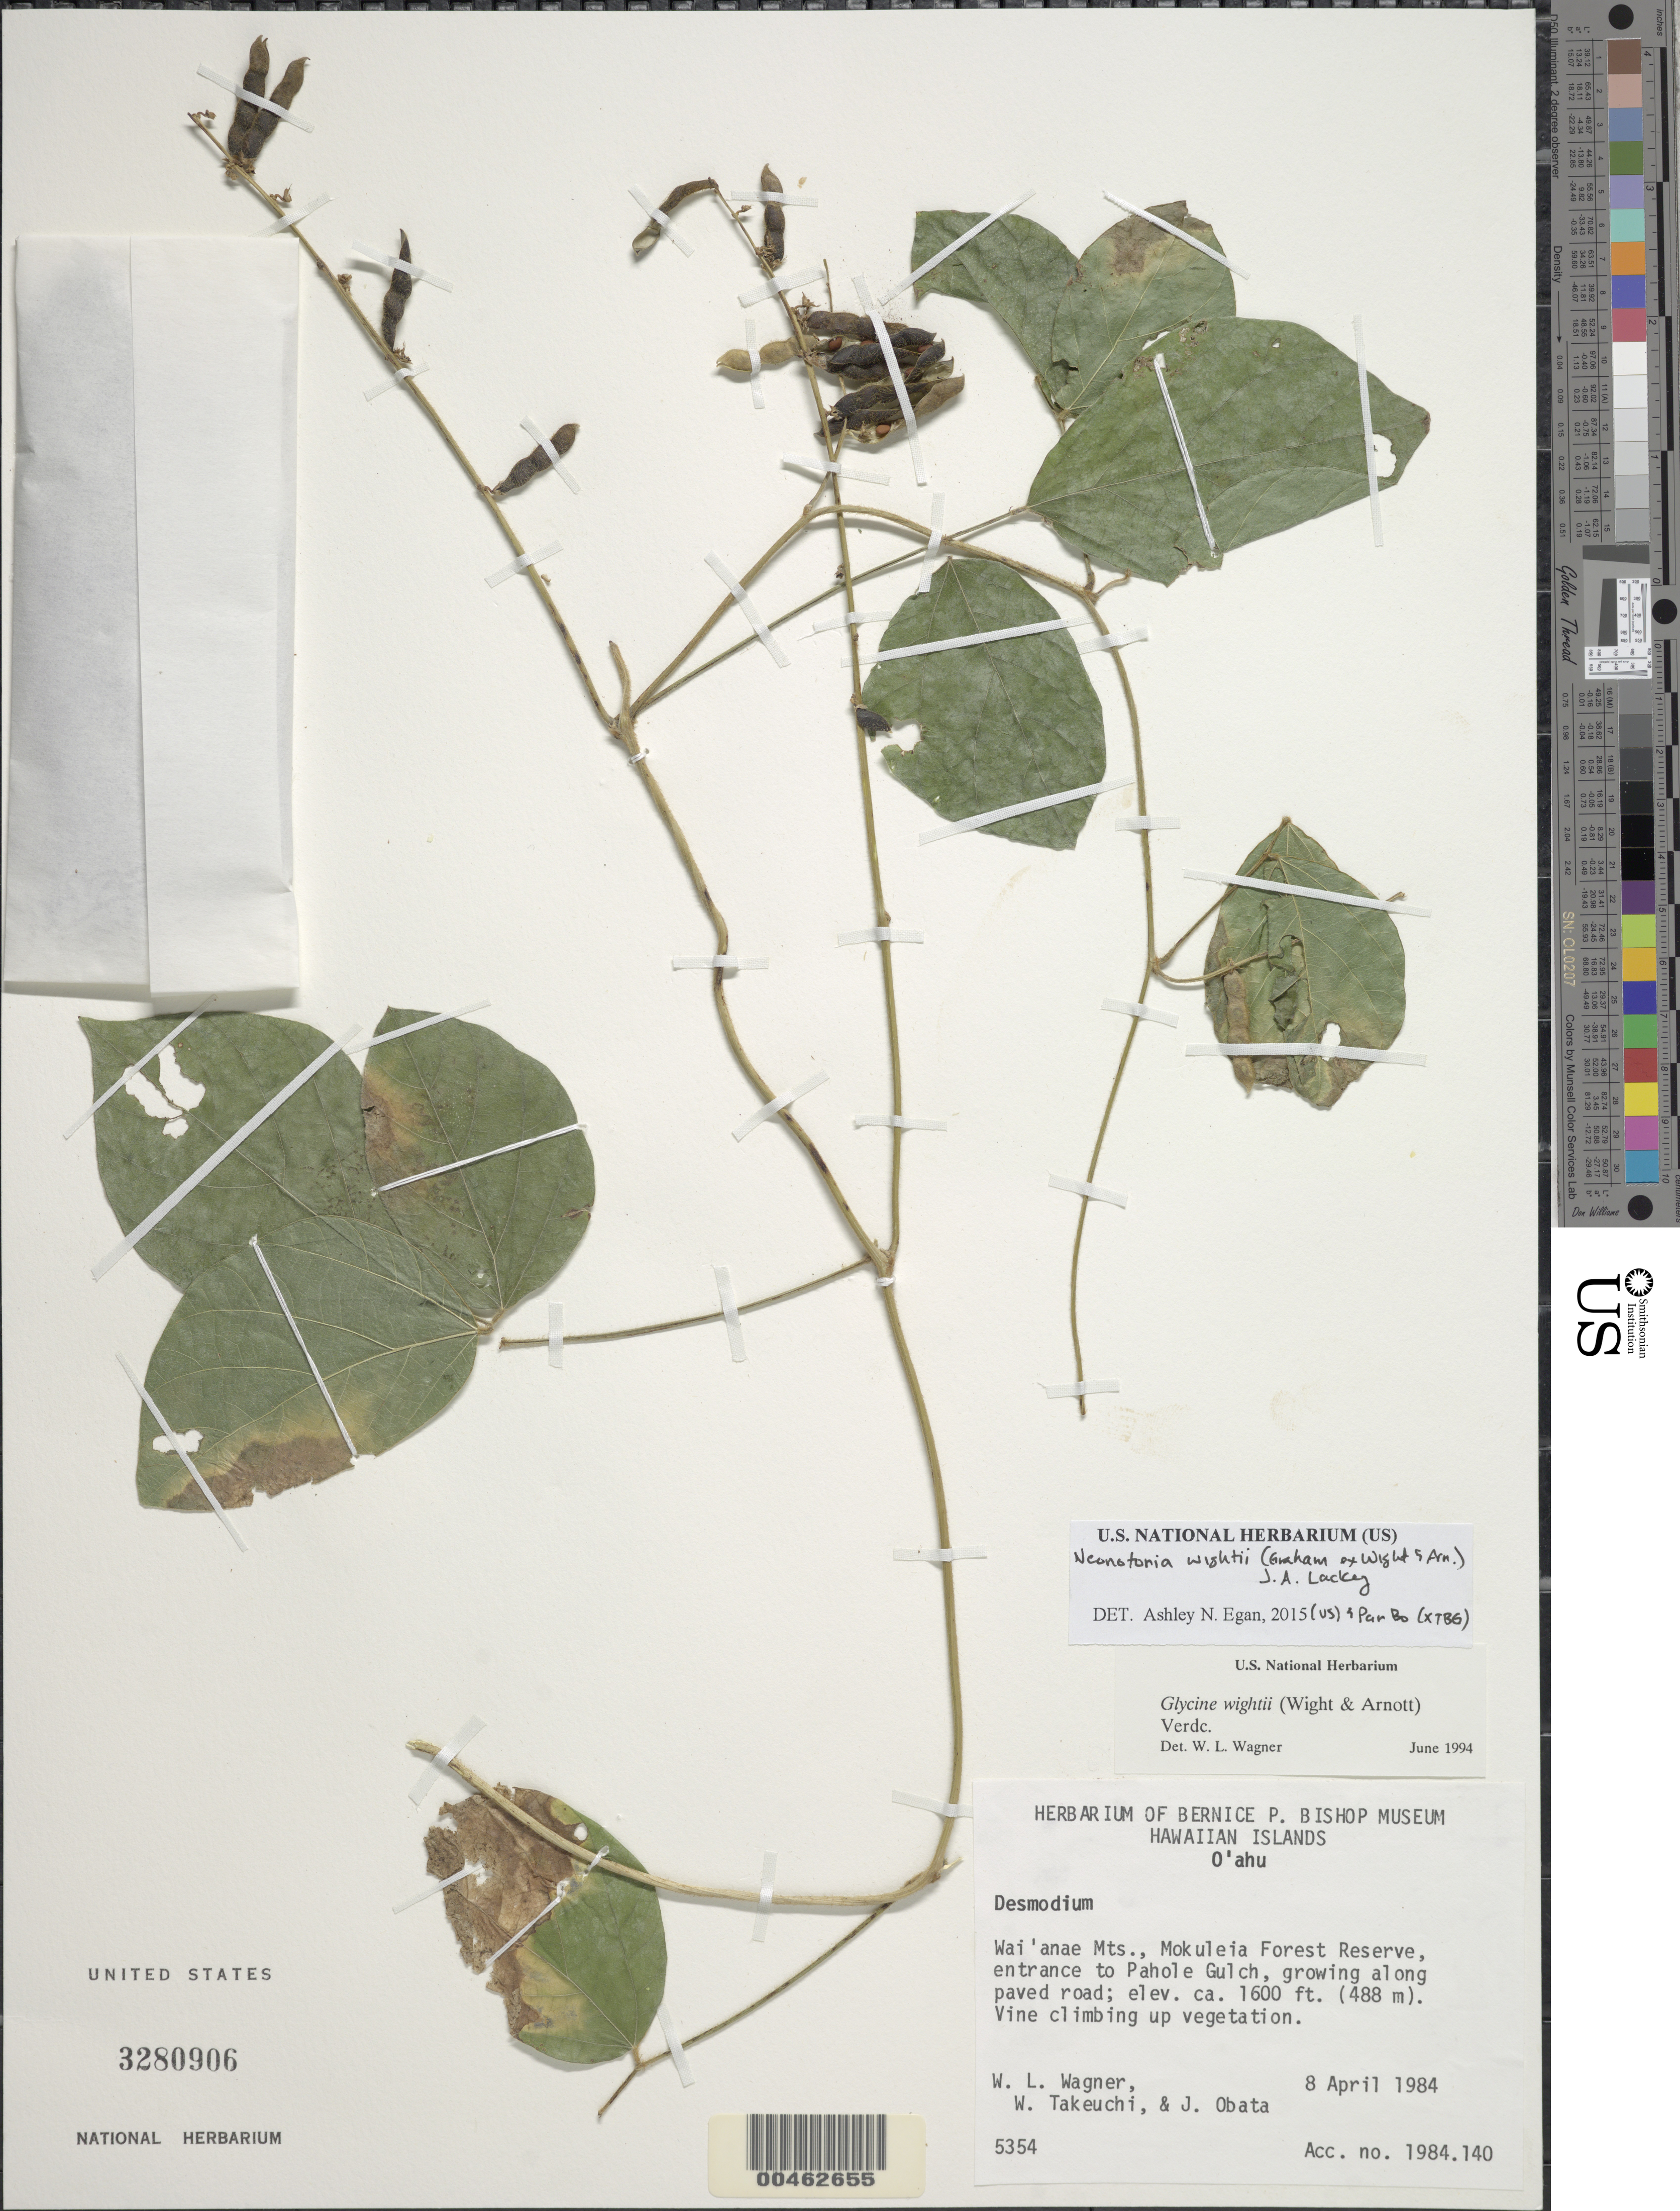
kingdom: Plantae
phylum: Tracheophyta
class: Magnoliopsida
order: Fabales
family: Fabaceae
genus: Neonotonia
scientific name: Neonotonia wightii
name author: (Arn.) J.A. Lackey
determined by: Egan, Ashley N., (US), Smithsonian Institution - National Museum of Natural History (UNITED STATES)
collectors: W. L. Wagner, W. N. Takeuchi & J. Obata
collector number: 5354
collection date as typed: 8 Apr 1984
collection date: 1984-04-08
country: United States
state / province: Hawaii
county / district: Honolulu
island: Oahu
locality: Waianae Mts., Mokuleia Forest Reserve, entrance to Pahole Gulch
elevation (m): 488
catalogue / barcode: US 3280906